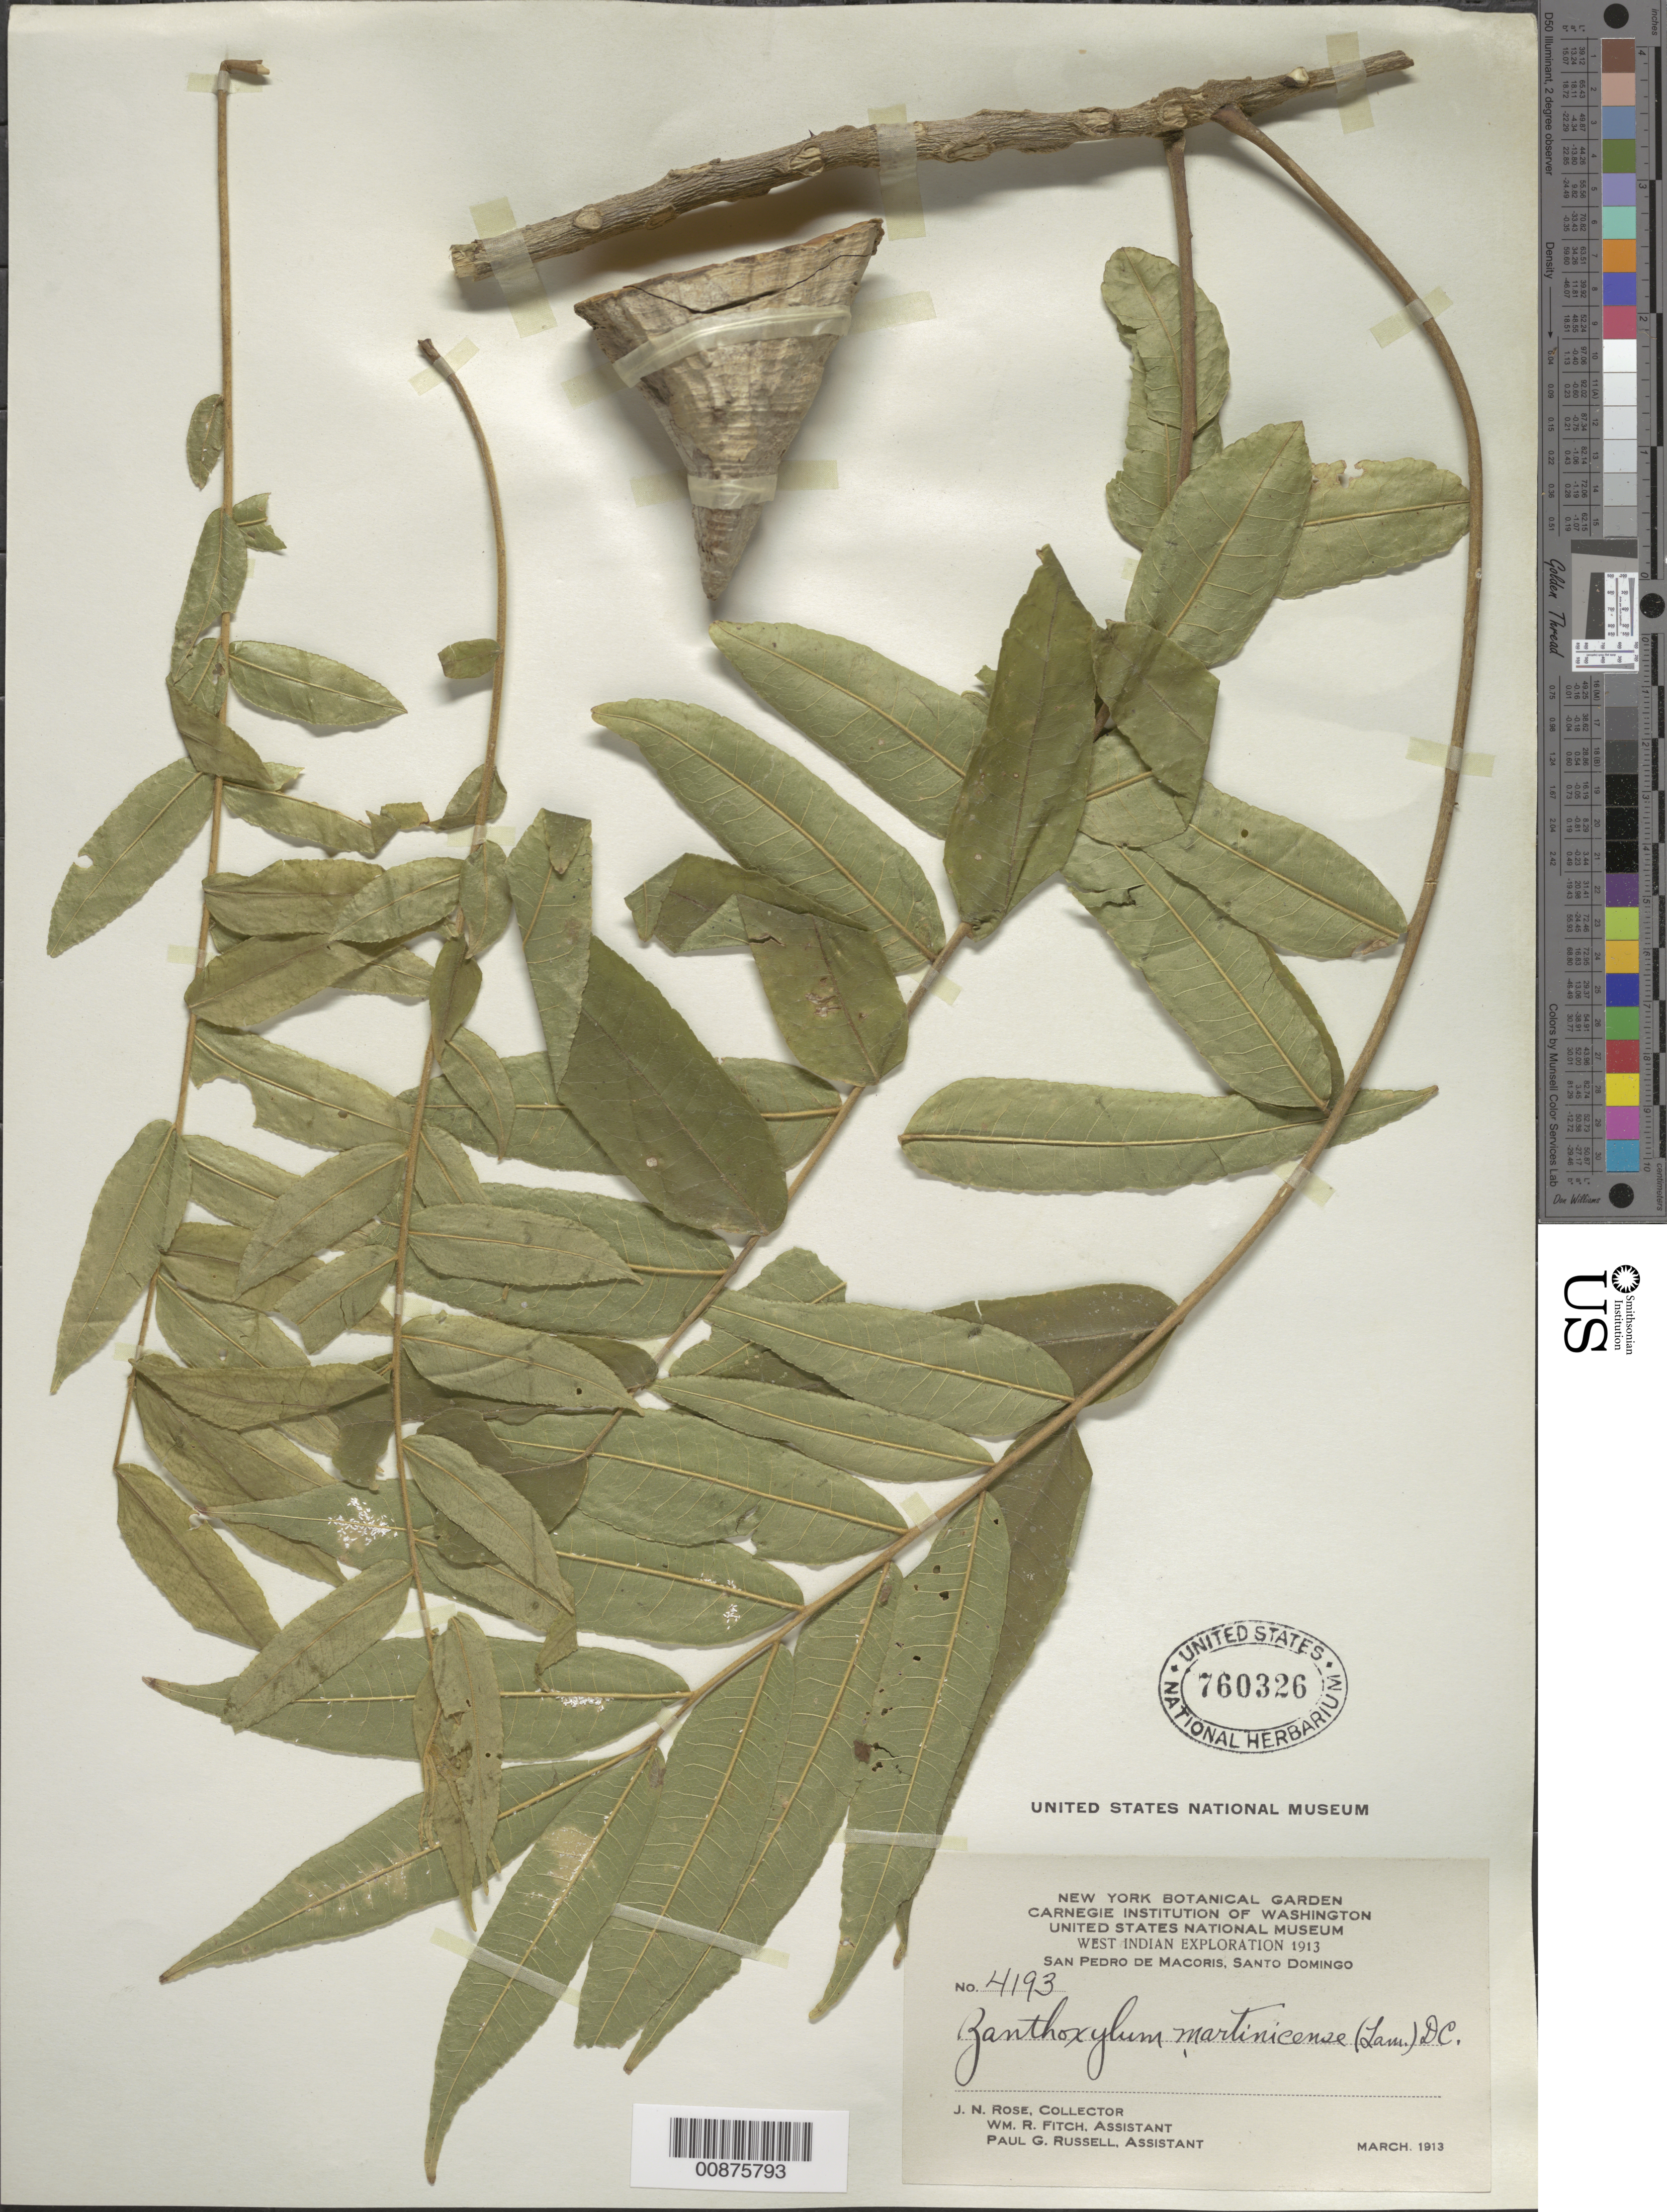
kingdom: Plantae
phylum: Tracheophyta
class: Magnoliopsida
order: Sapindales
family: Rutaceae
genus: Zanthoxylum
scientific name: Zanthoxylum martinicense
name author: (Lam.) DC.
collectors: J. N. Rose, W. R. Fitch & P. G. Russell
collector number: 4193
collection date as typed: Mar 1913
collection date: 1913-03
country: Dominican Republic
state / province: San Pedro de Macoris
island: Hispaniola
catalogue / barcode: US 760326